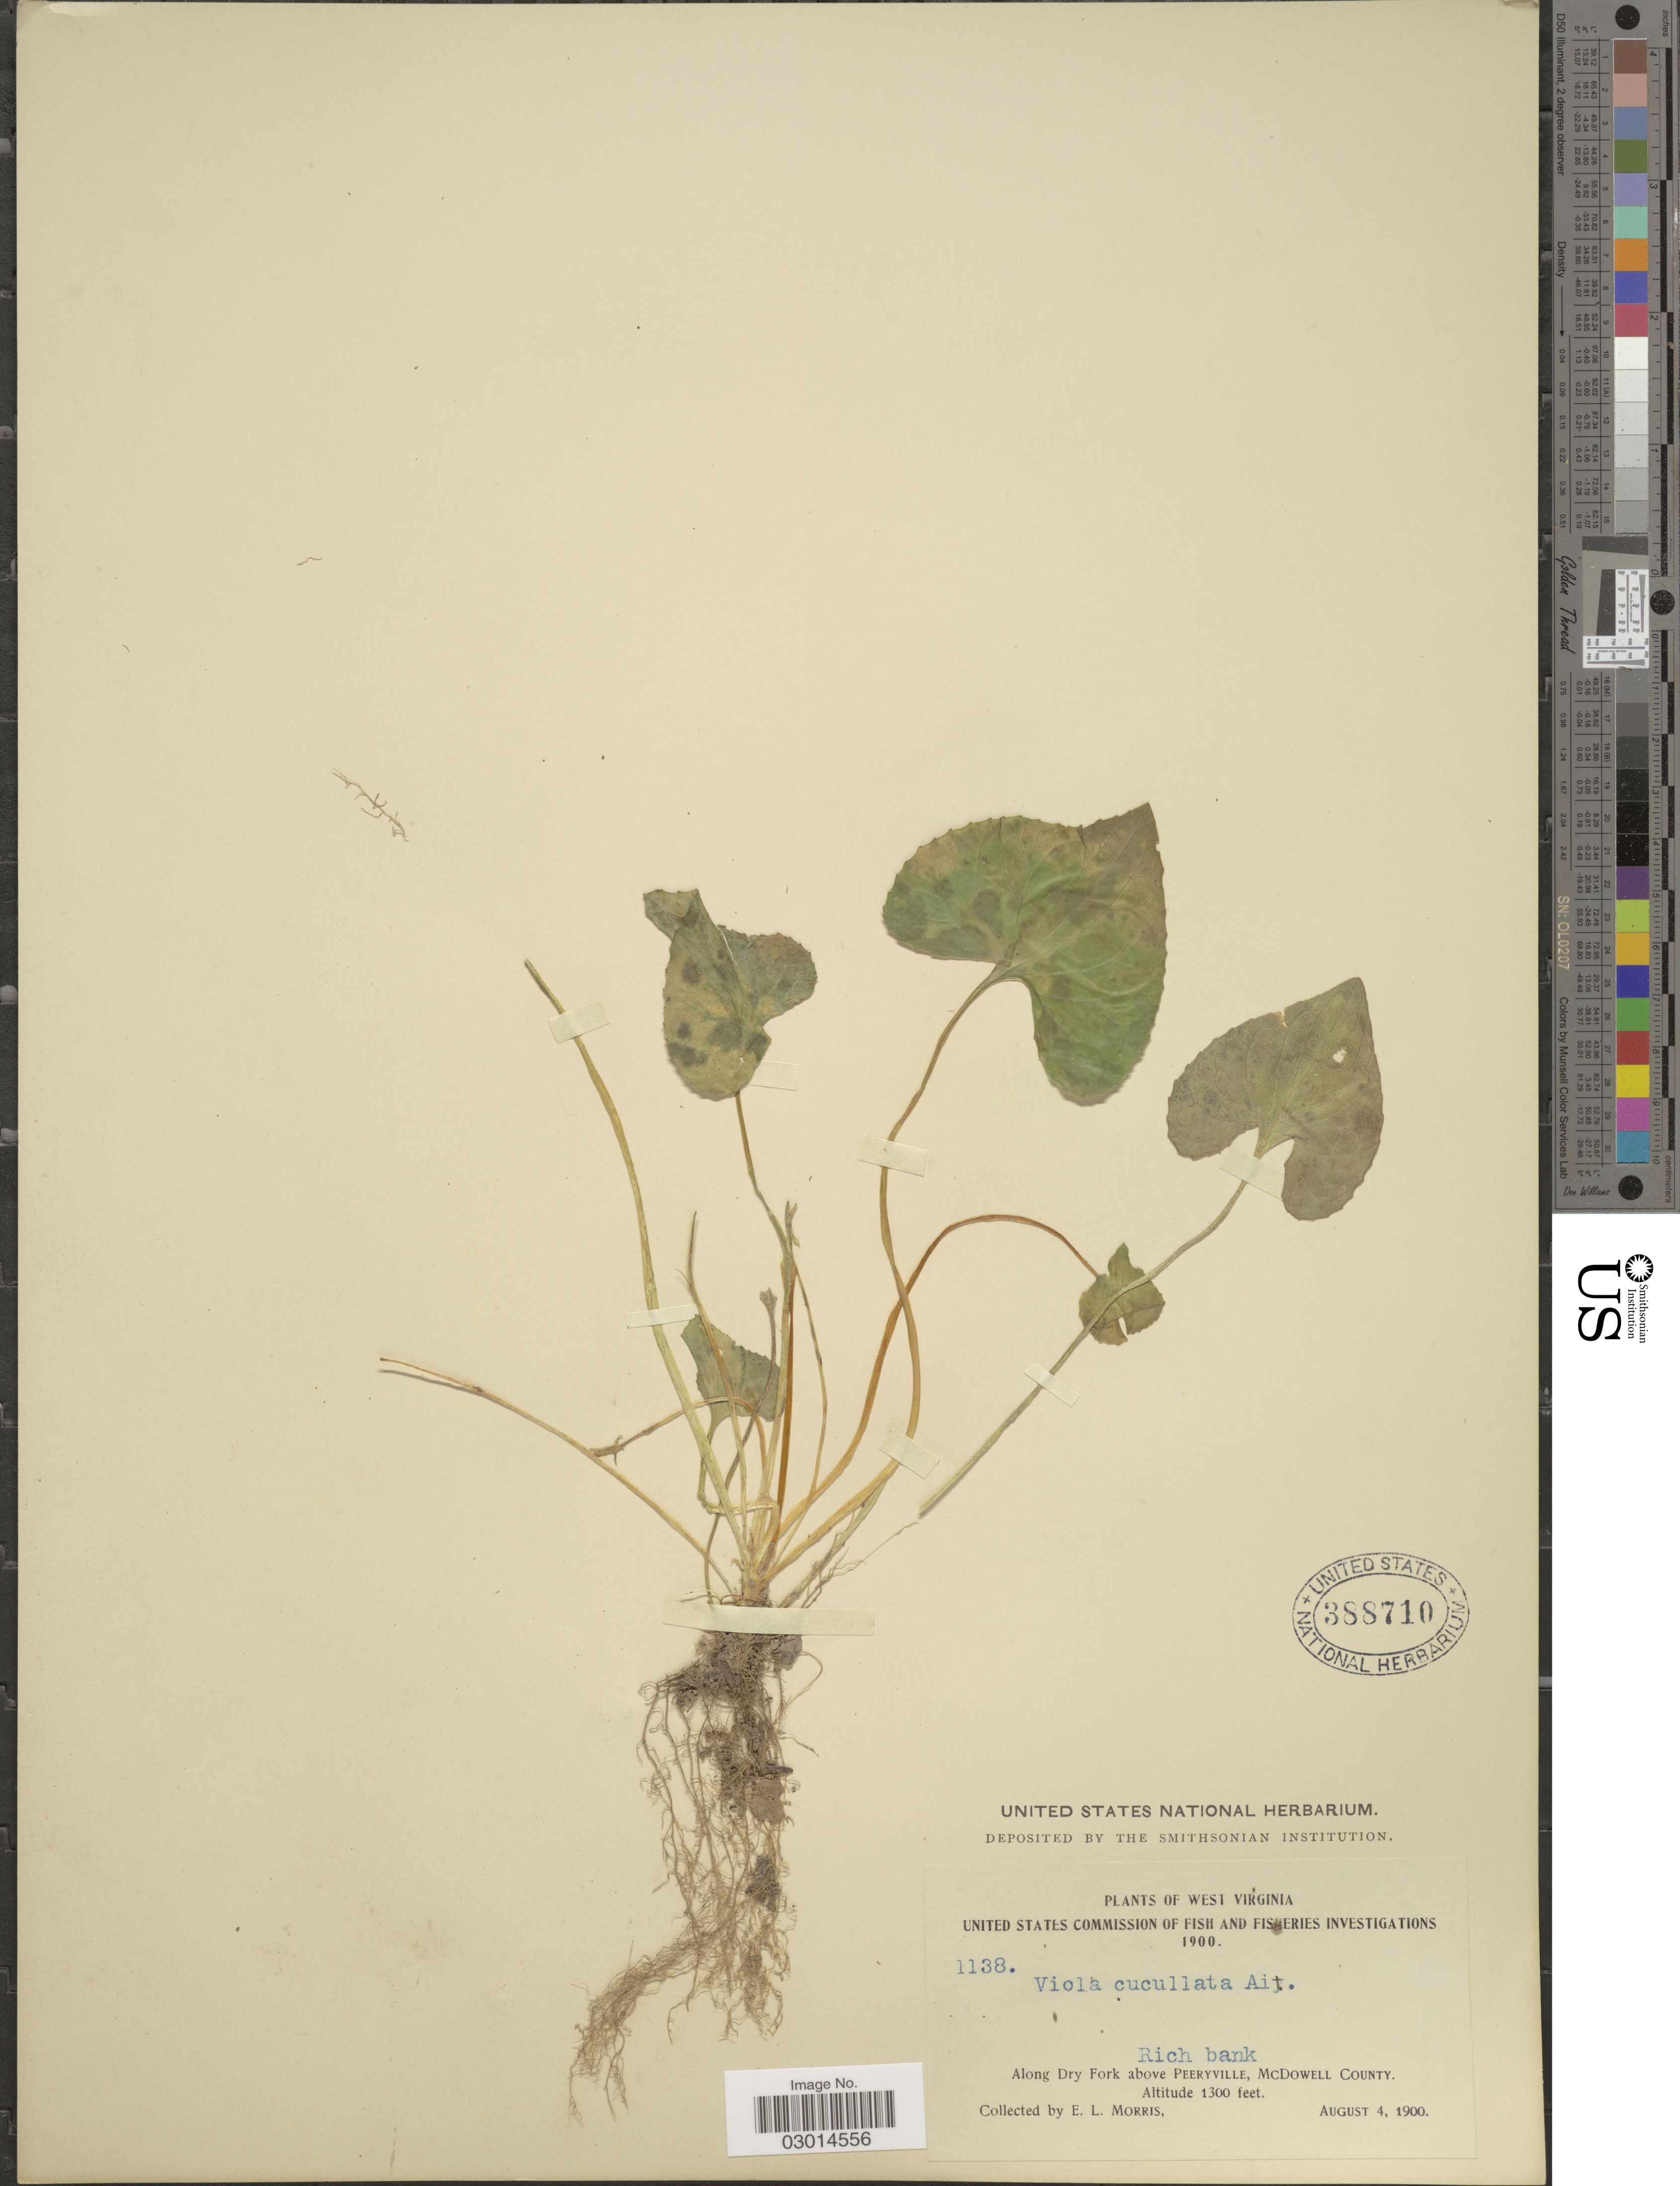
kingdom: Plantae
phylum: Tracheophyta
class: Magnoliopsida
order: Malpighiales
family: Violaceae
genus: Viola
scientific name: Viola cucullata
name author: Aiton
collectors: E. Morris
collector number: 1138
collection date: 1900-08-04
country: United States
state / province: West Virginia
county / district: McDowell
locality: Along Dry Fork above Peeryville, McDowell County.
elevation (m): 396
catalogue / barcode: US 388710